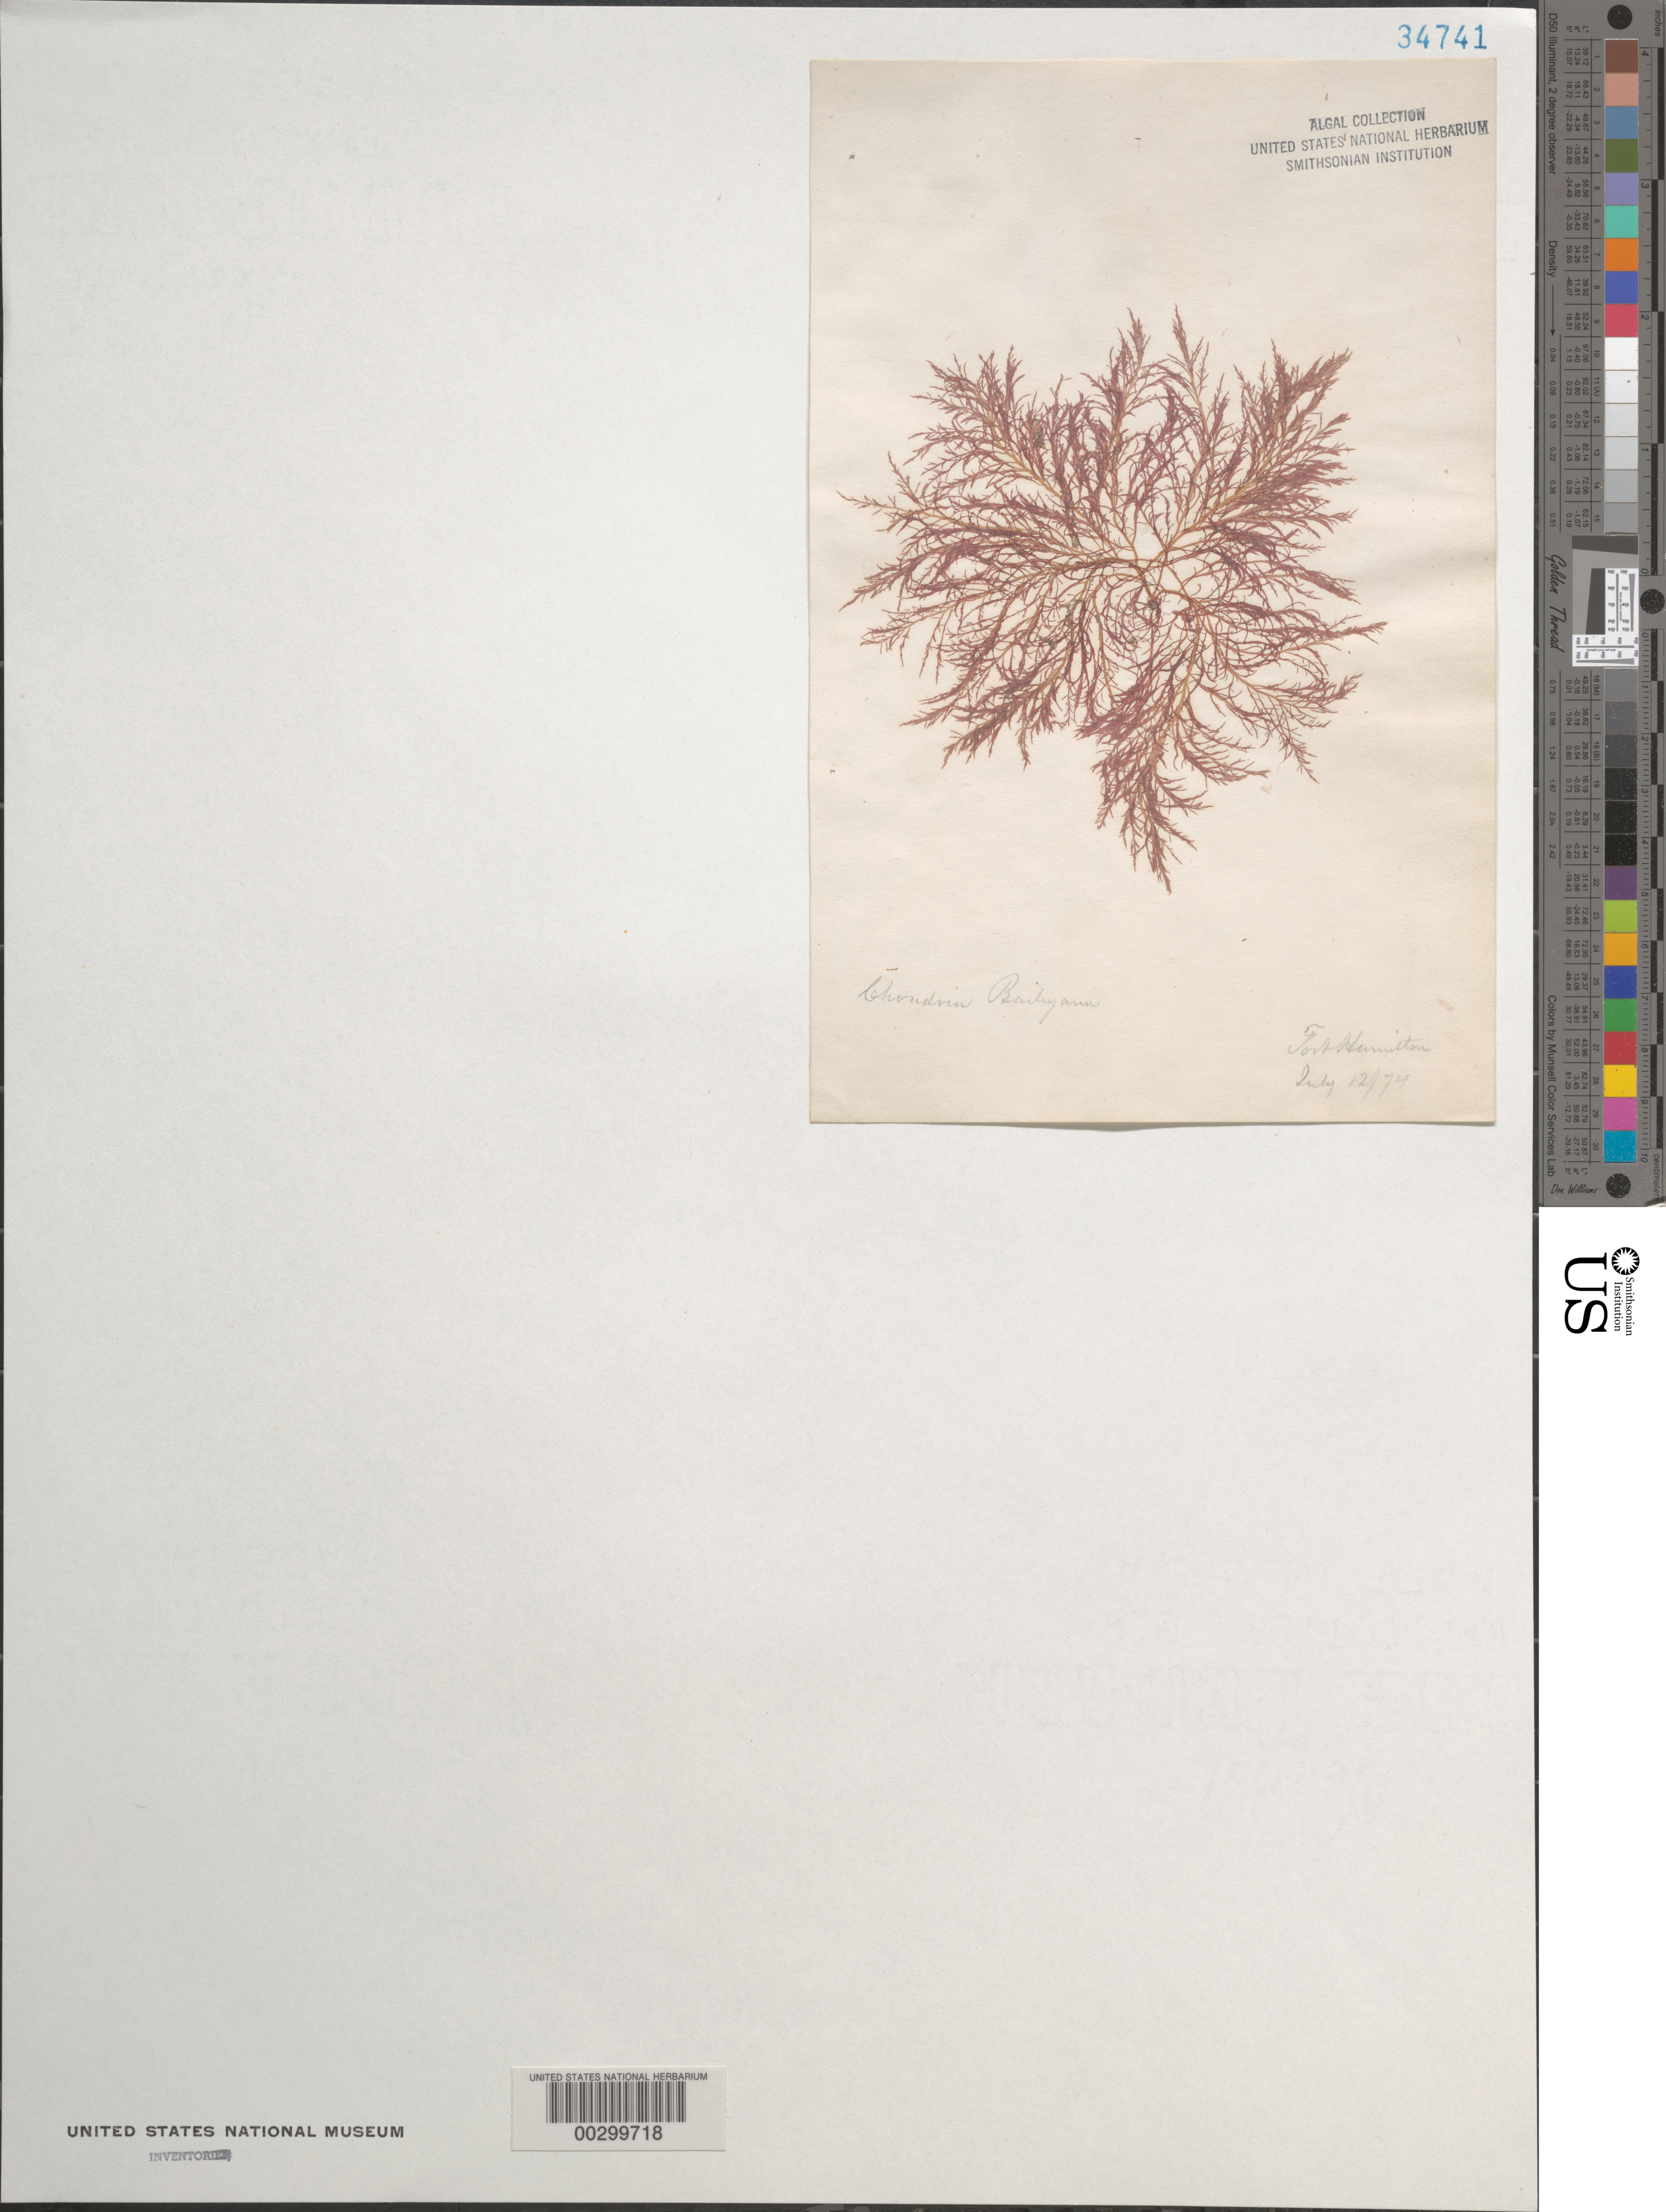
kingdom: Plantae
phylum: Rhodophyta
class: Florideophyceae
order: Ceramiales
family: Rhodomelaceae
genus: Chondria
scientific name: Chondria baileyana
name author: (Mont.) Harv.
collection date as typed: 12 Jul 1874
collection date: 1874-07-12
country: United States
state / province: New York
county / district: Kings County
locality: Fort Hamilton, Brooklyn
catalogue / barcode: US 34741